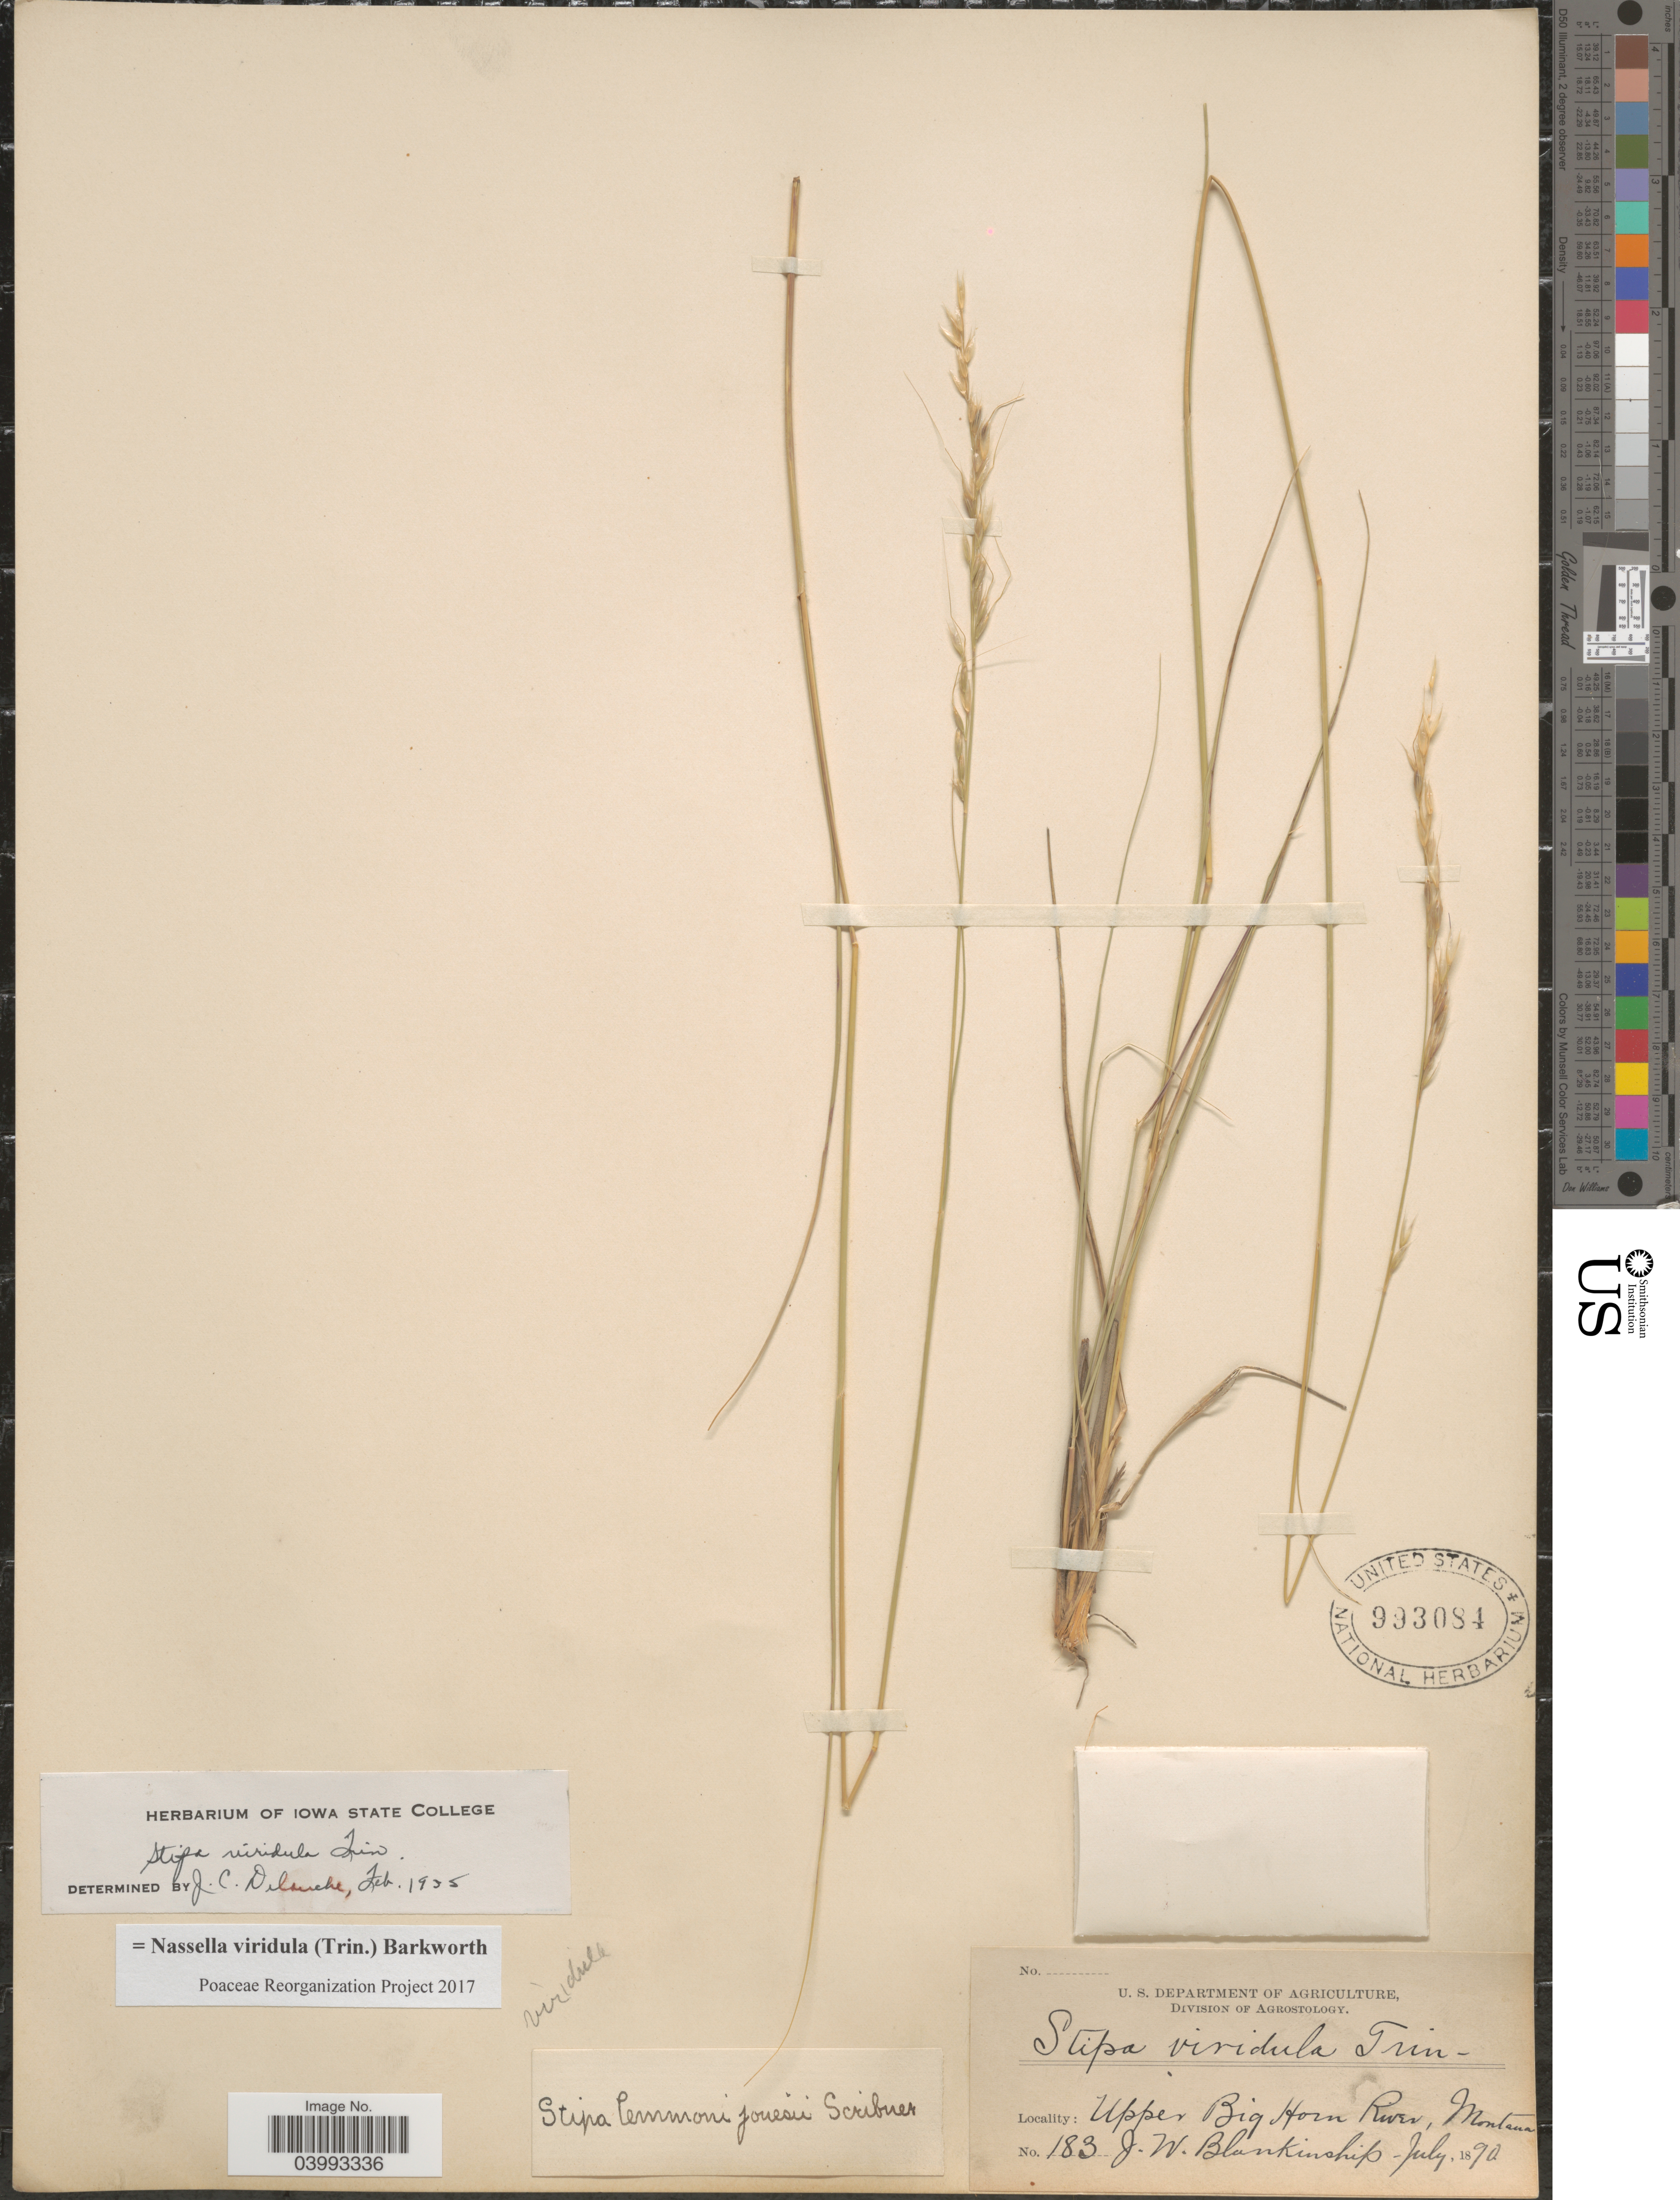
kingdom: Plantae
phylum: Tracheophyta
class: Liliopsida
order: Poales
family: Poaceae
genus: Nassella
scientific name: Nassella viridula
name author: (Trin.) Barkworth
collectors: J. W. Blankinship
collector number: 183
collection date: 1890-07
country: United States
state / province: Montana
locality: Upper Big Horn River.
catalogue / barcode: US 993084